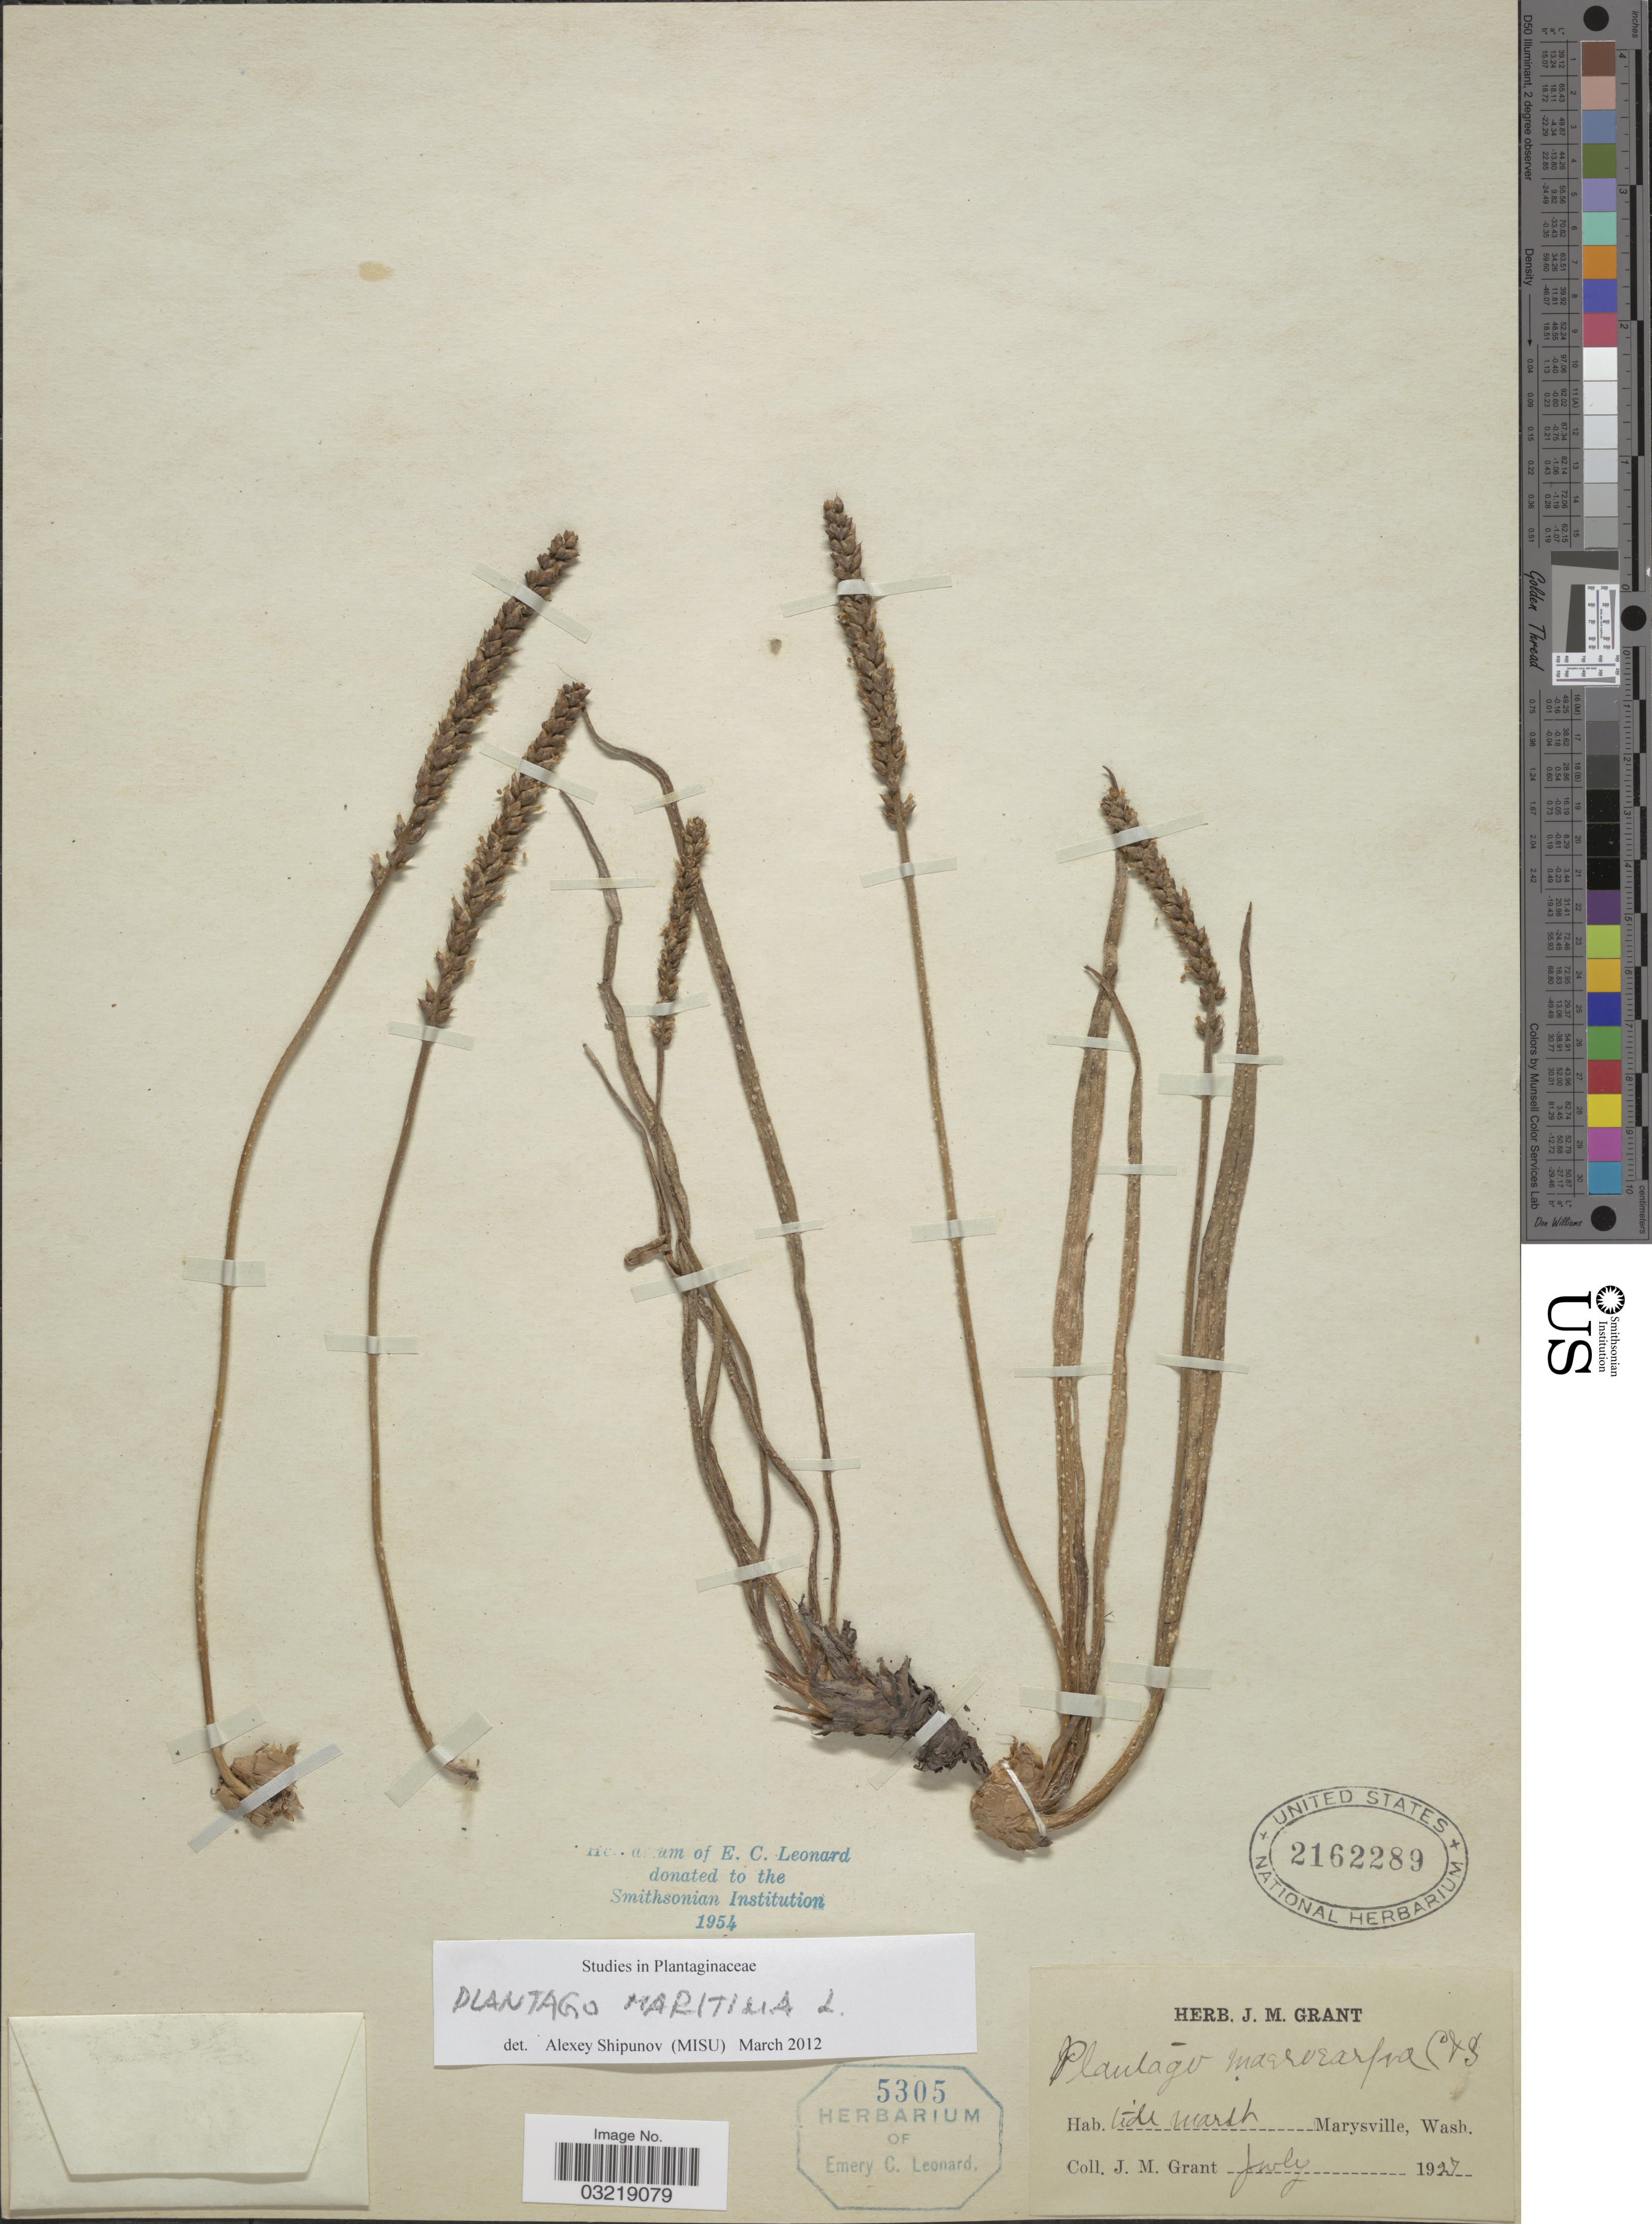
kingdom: Plantae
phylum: Tracheophyta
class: Magnoliopsida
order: Lamiales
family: Plantaginaceae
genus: Plantago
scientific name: Plantago maritima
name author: L.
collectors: J. M. Grant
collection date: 1927-07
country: United States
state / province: Washington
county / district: Snohomish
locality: Tide marsh Marysville.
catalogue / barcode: US 2162289